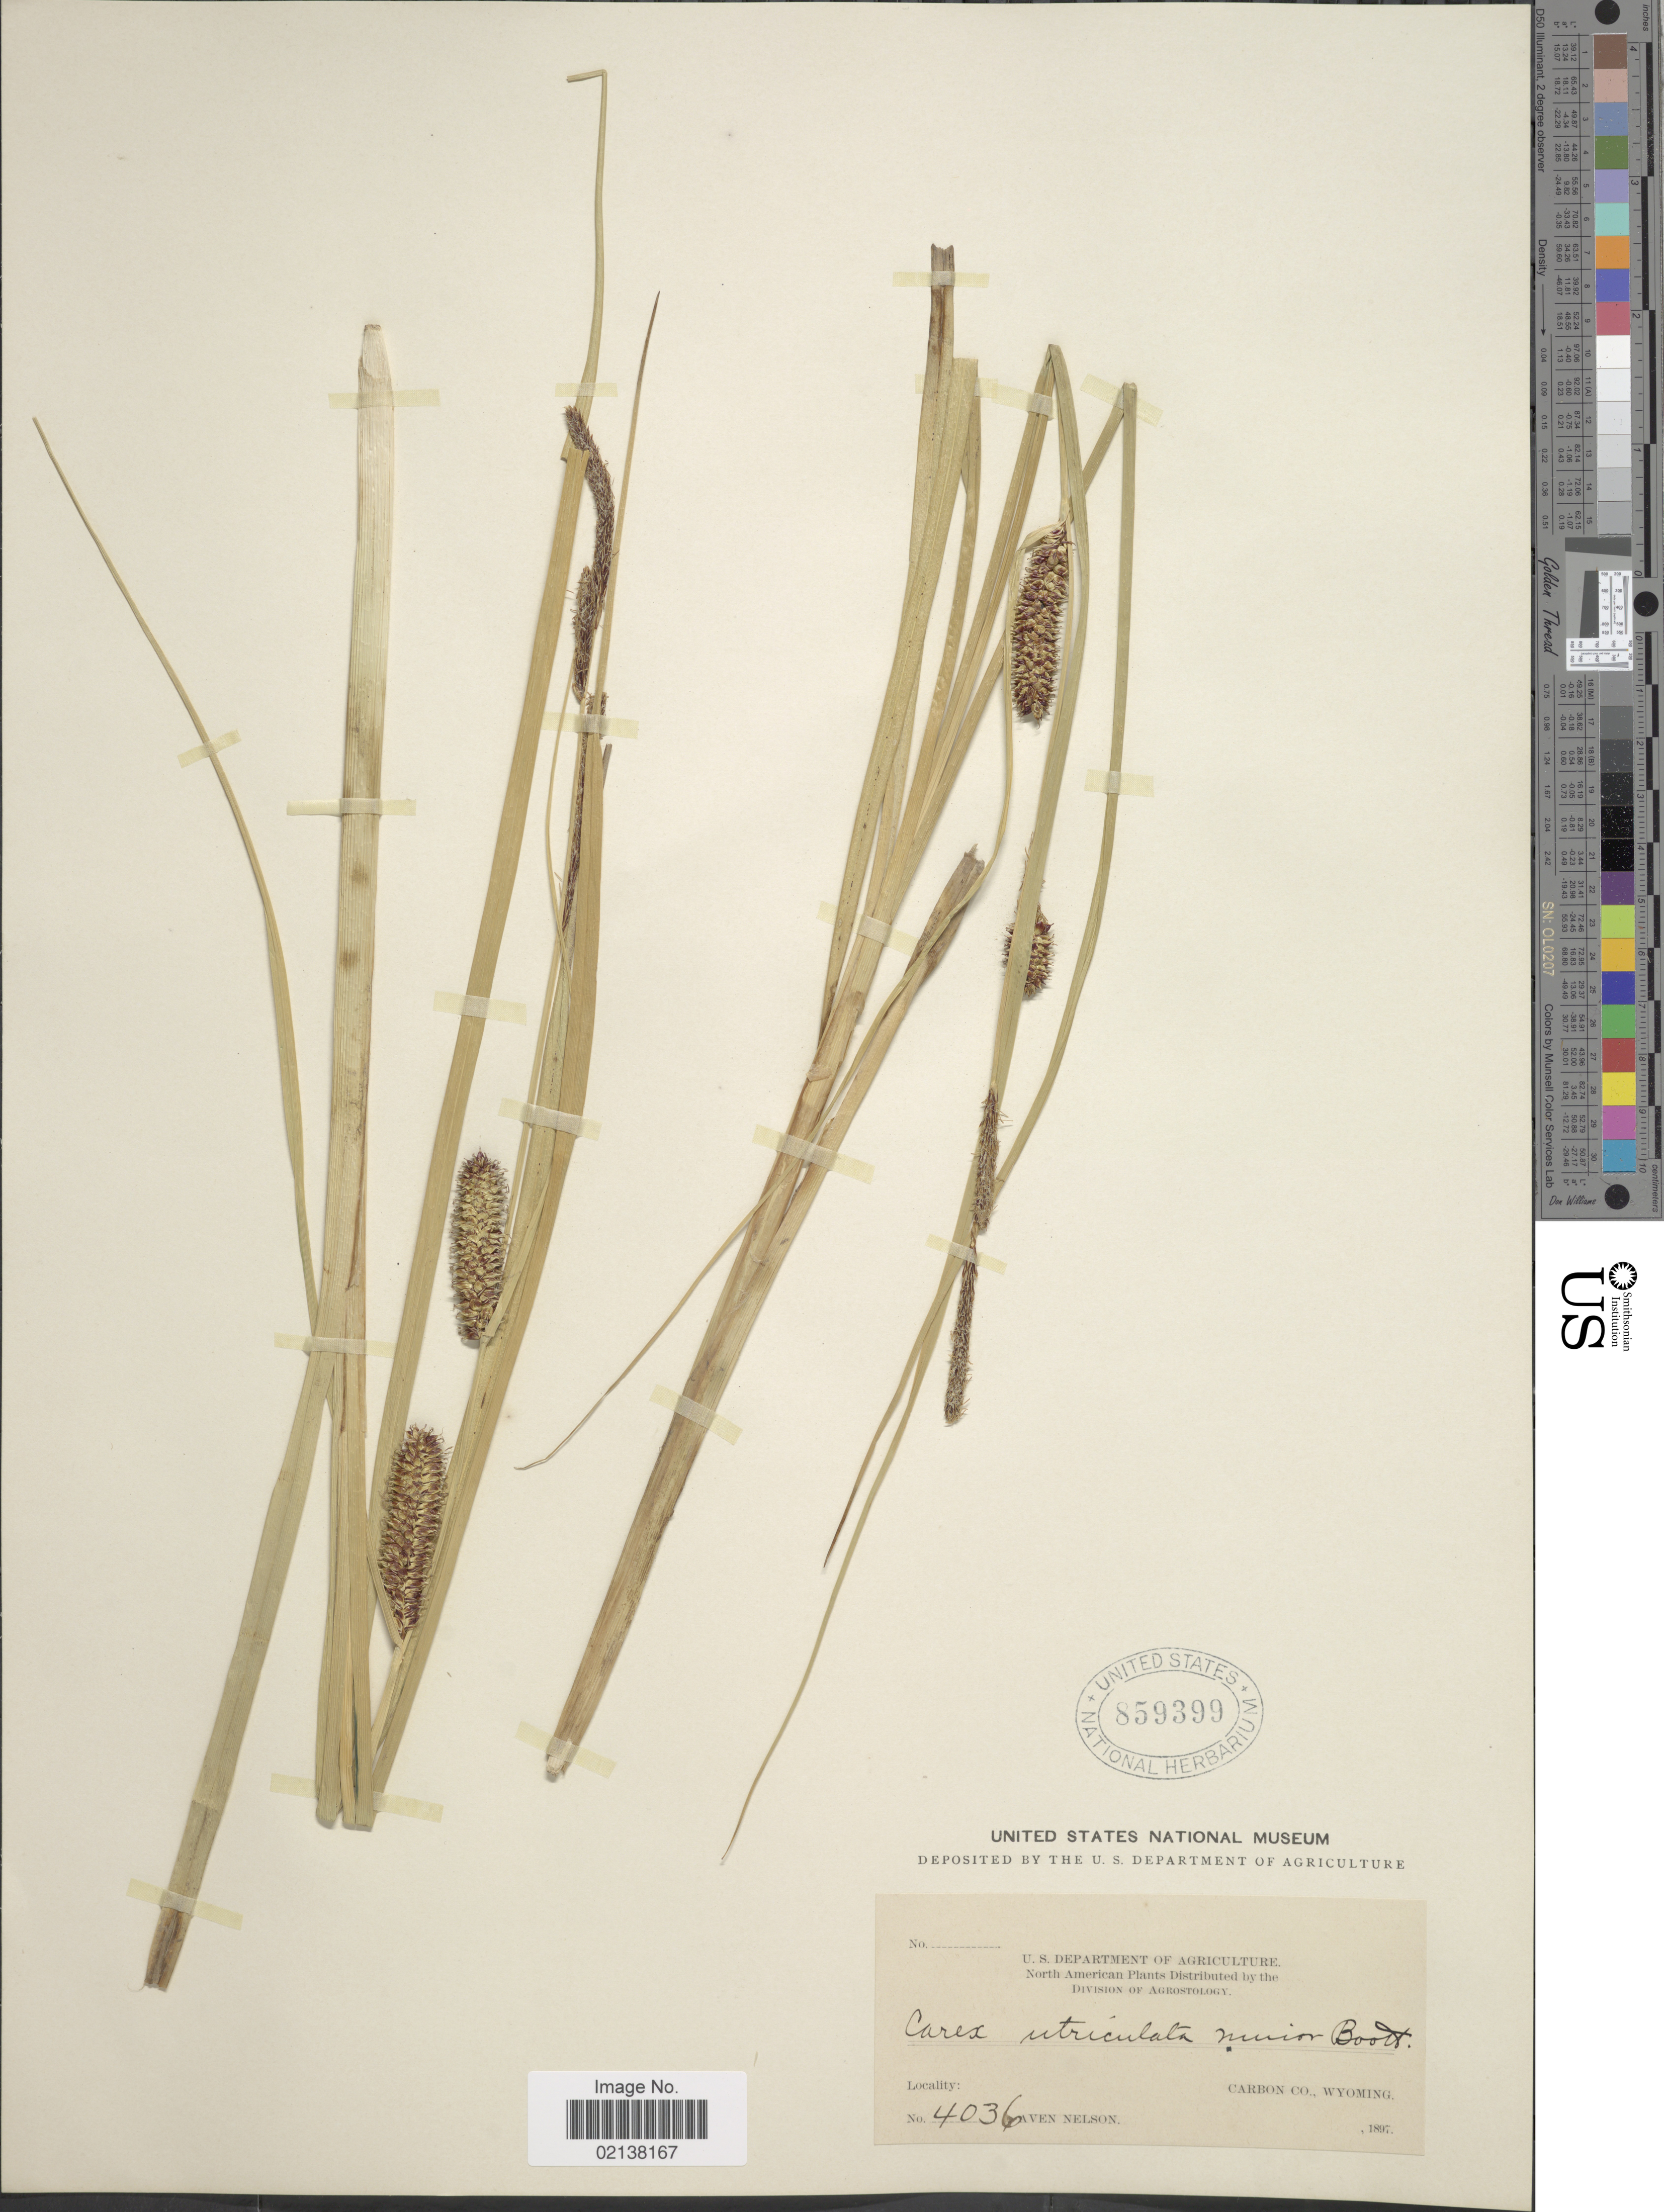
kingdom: Plantae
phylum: Tracheophyta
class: Liliopsida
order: Poales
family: Cyperaceae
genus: Carex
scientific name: Carex utriculata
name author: Boott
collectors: A. Nelson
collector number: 4036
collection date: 1897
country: United States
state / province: Wyoming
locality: Carbon Co.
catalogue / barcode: US 859399